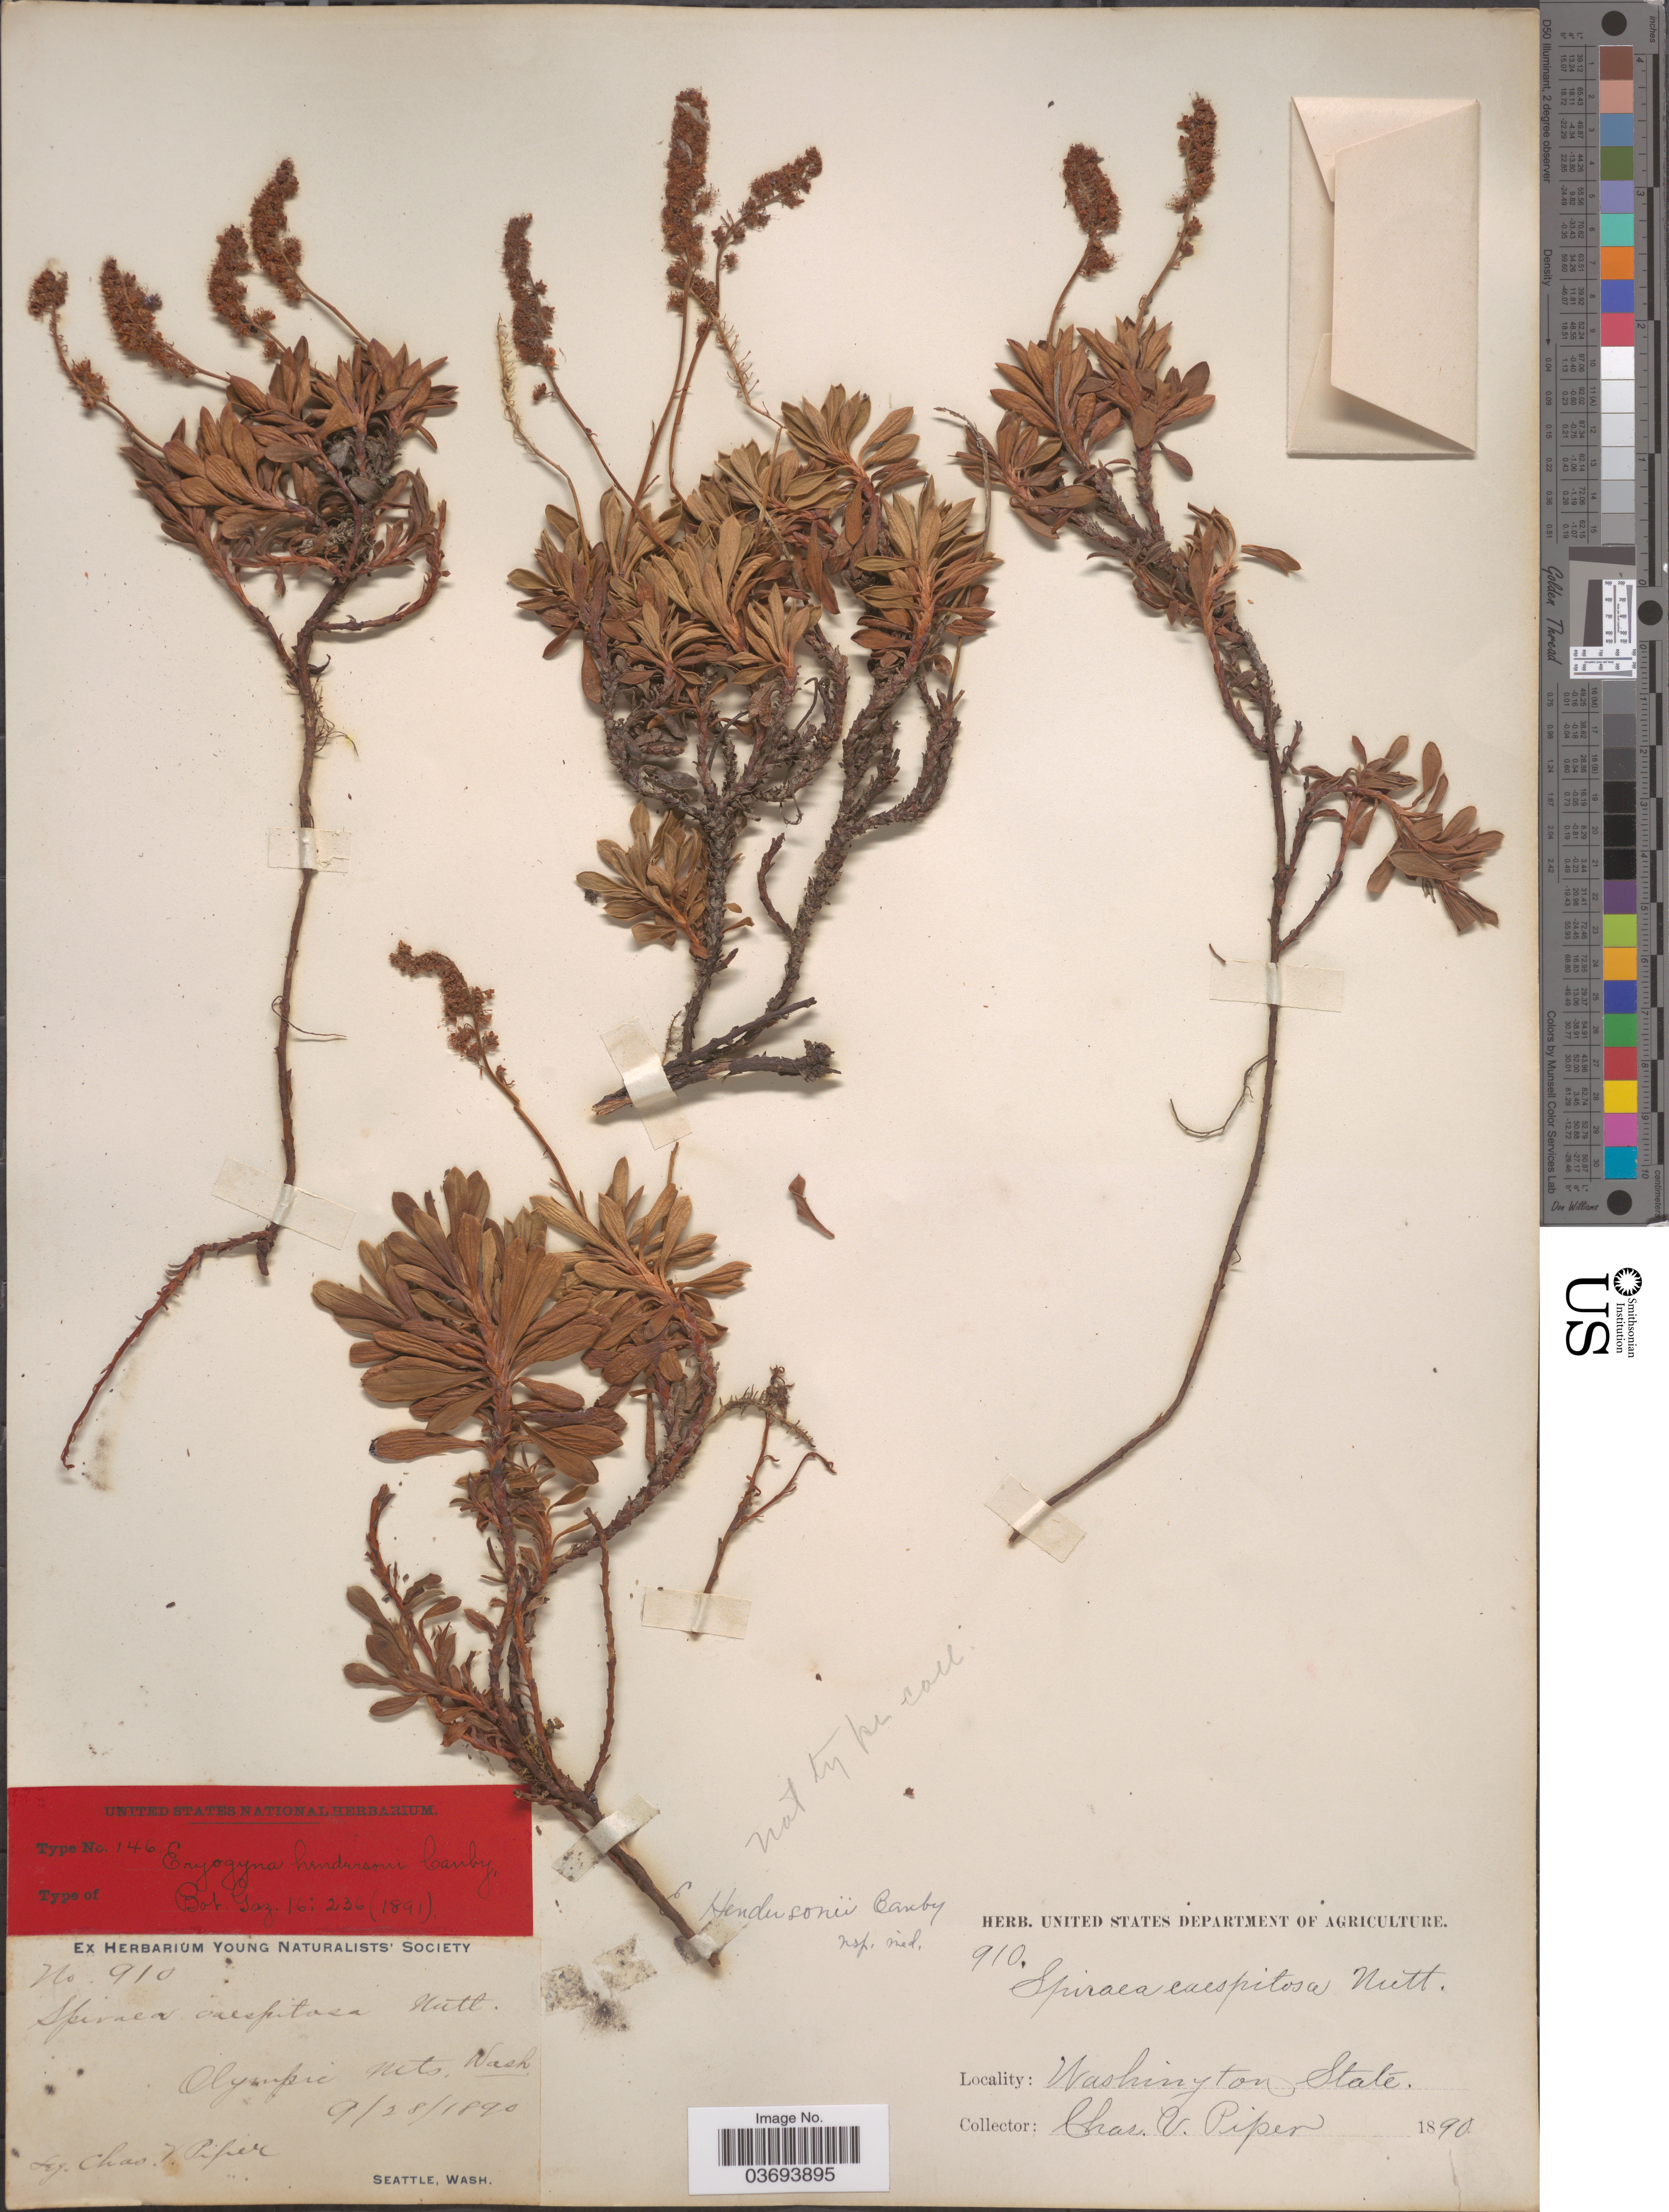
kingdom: Plantae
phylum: Tracheophyta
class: Magnoliopsida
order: Rosales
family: Rosaceae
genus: Petrophytum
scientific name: Petrophytum hendersonii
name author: (Canby) Rydb.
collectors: C. V. Piper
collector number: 910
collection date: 1890-09-28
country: United States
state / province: Washington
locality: Olympic Mts.